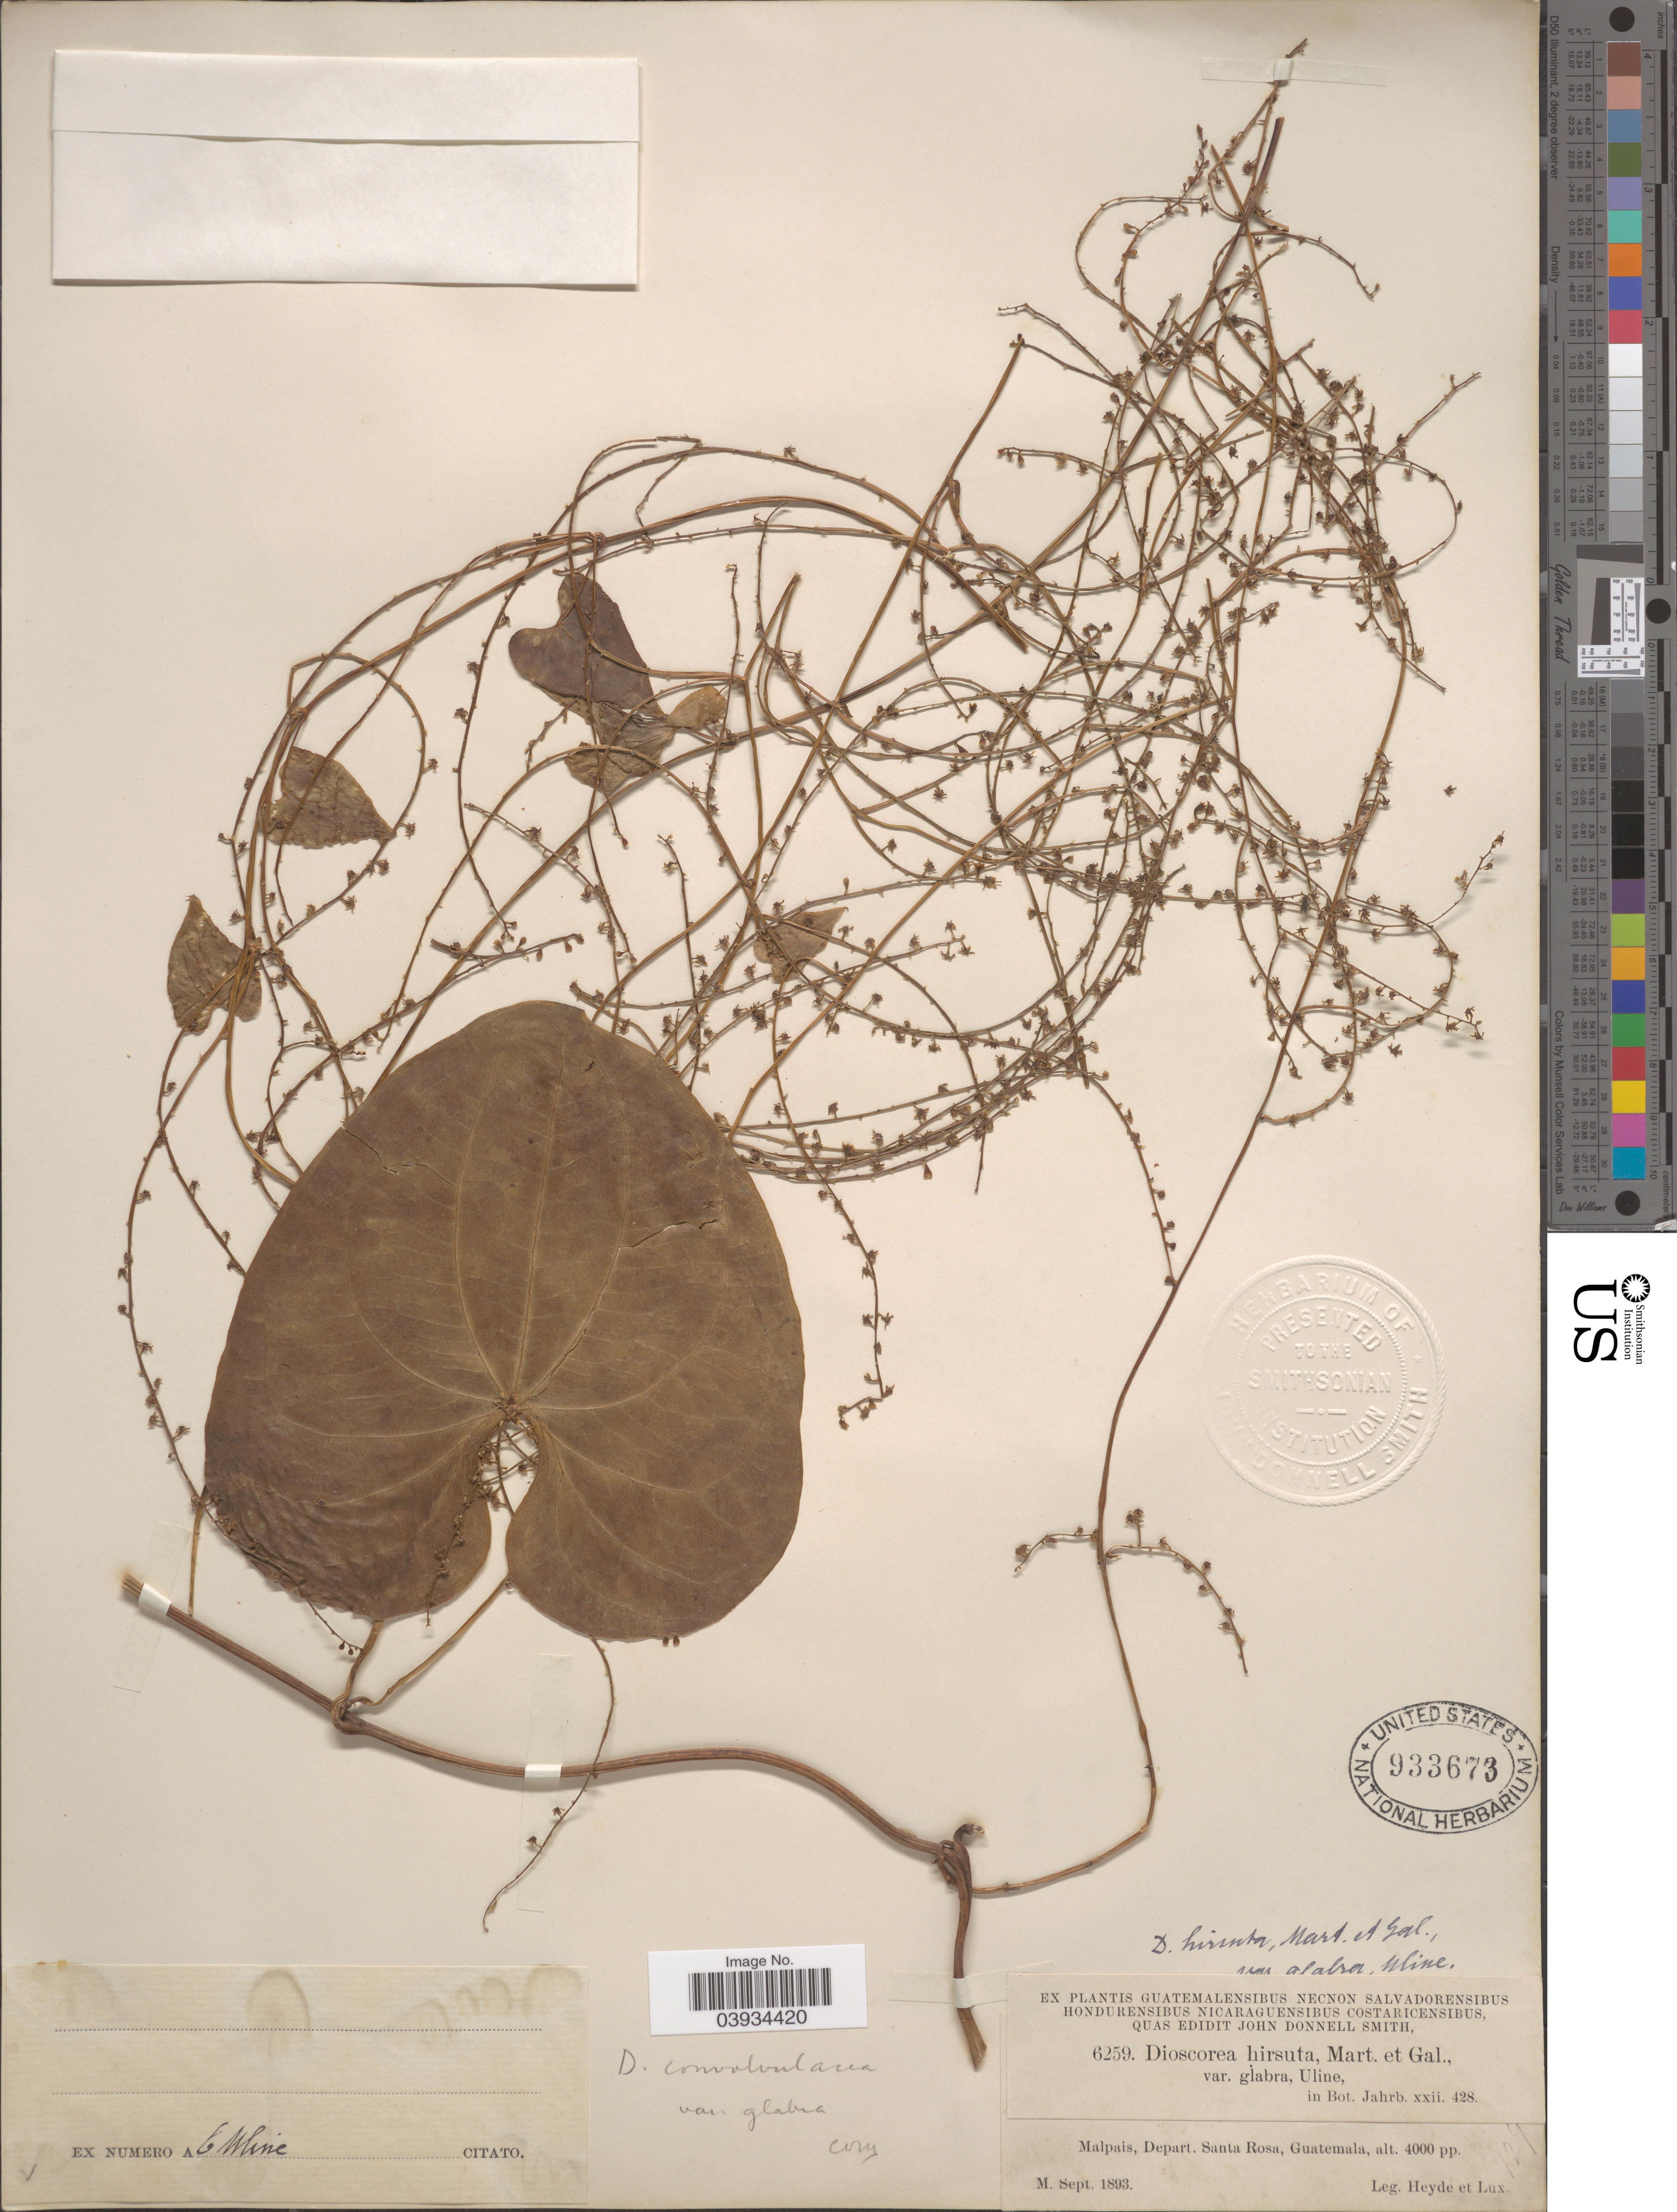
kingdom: Plantae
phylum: Tracheophyta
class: Liliopsida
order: Dioscoreales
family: Dioscoreaceae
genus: Dioscorea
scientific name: Dioscorea convolvulacea var. glabra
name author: (Hemsl.) Uline ex R. Knuth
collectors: Heyde & Lux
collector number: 6259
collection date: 1893-09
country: Guatemala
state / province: Santa Rosa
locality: Malpais, Depart. Santa Rosa.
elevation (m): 1219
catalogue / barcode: US 933673